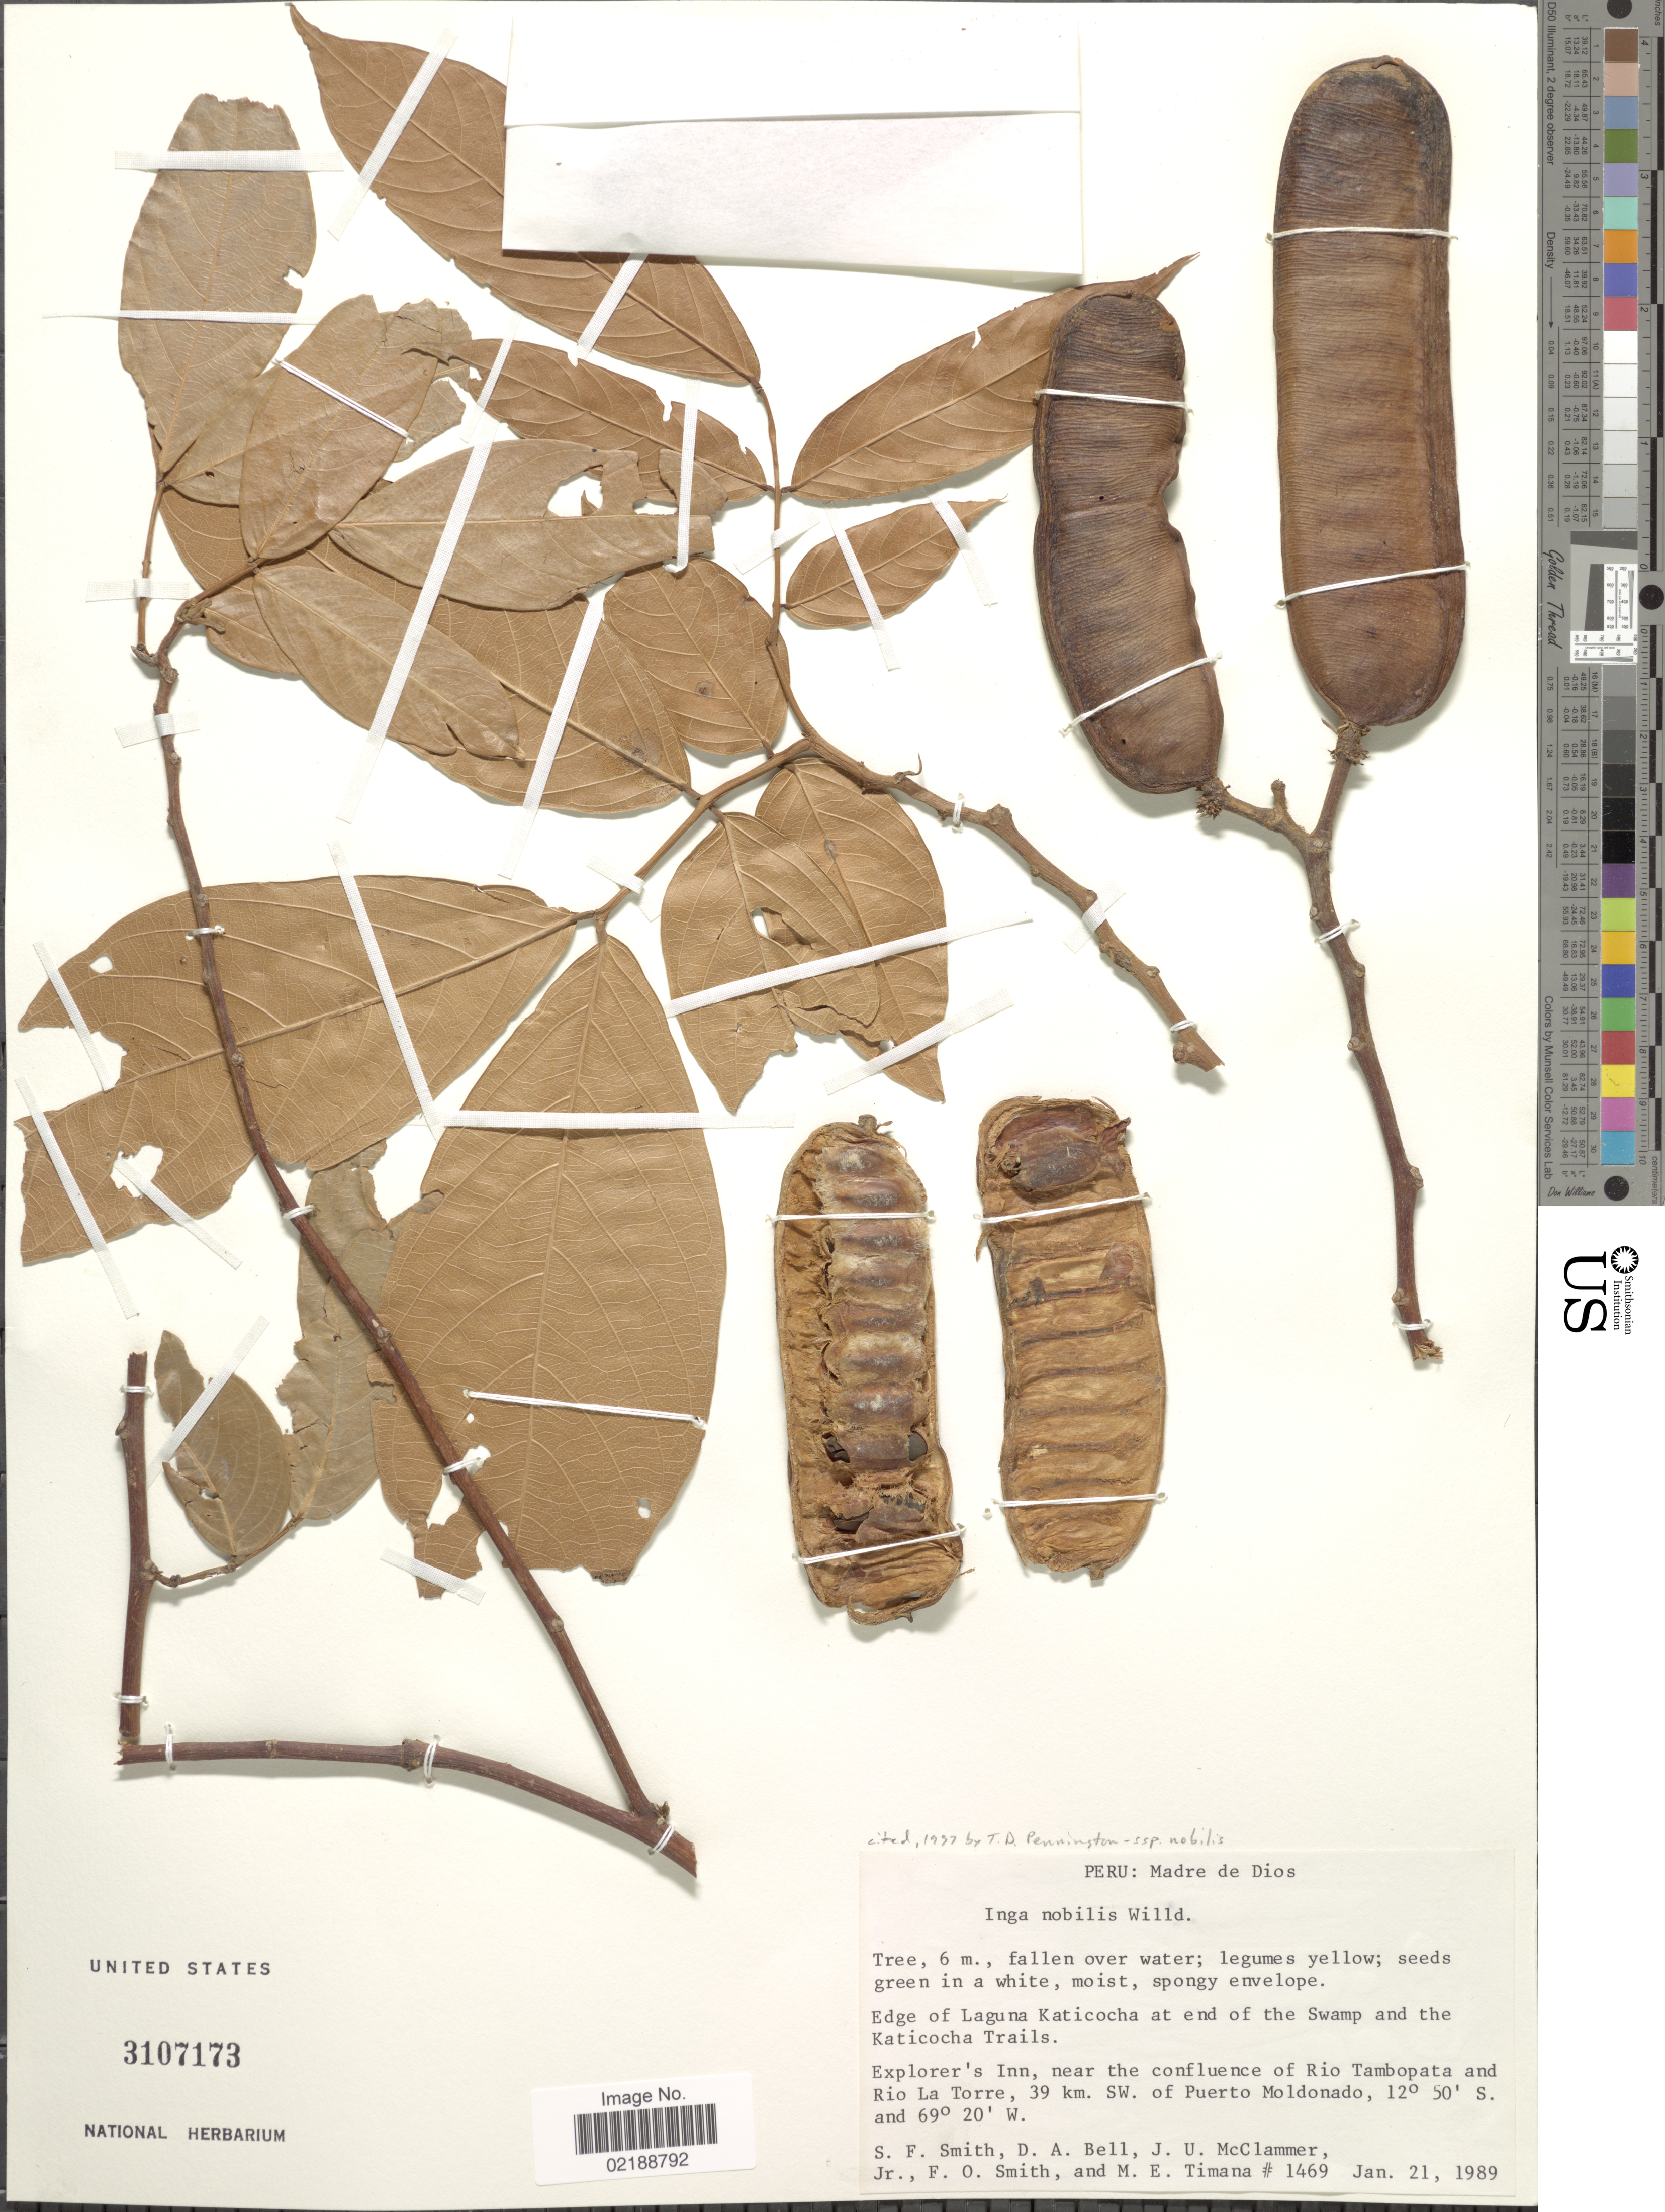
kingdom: Plantae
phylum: Tracheophyta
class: Magnoliopsida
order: Fabales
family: Fabaceae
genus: Inga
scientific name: Inga nobilis subsp. nobilis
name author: Willd.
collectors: S.F. Smith, D. A. Bell, J. McClammer Jr. & F. Smith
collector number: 1469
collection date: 1989-01-21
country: Peru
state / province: Madre de Dios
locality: Edge of Laguna Katicocha at end of the Swamp and the Katicocha Trails, Explorer's Inn, near the confluence of Rio Tambopata and Rio La Torre, 39 km SW of Puerto Moldonado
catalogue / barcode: US 3107173